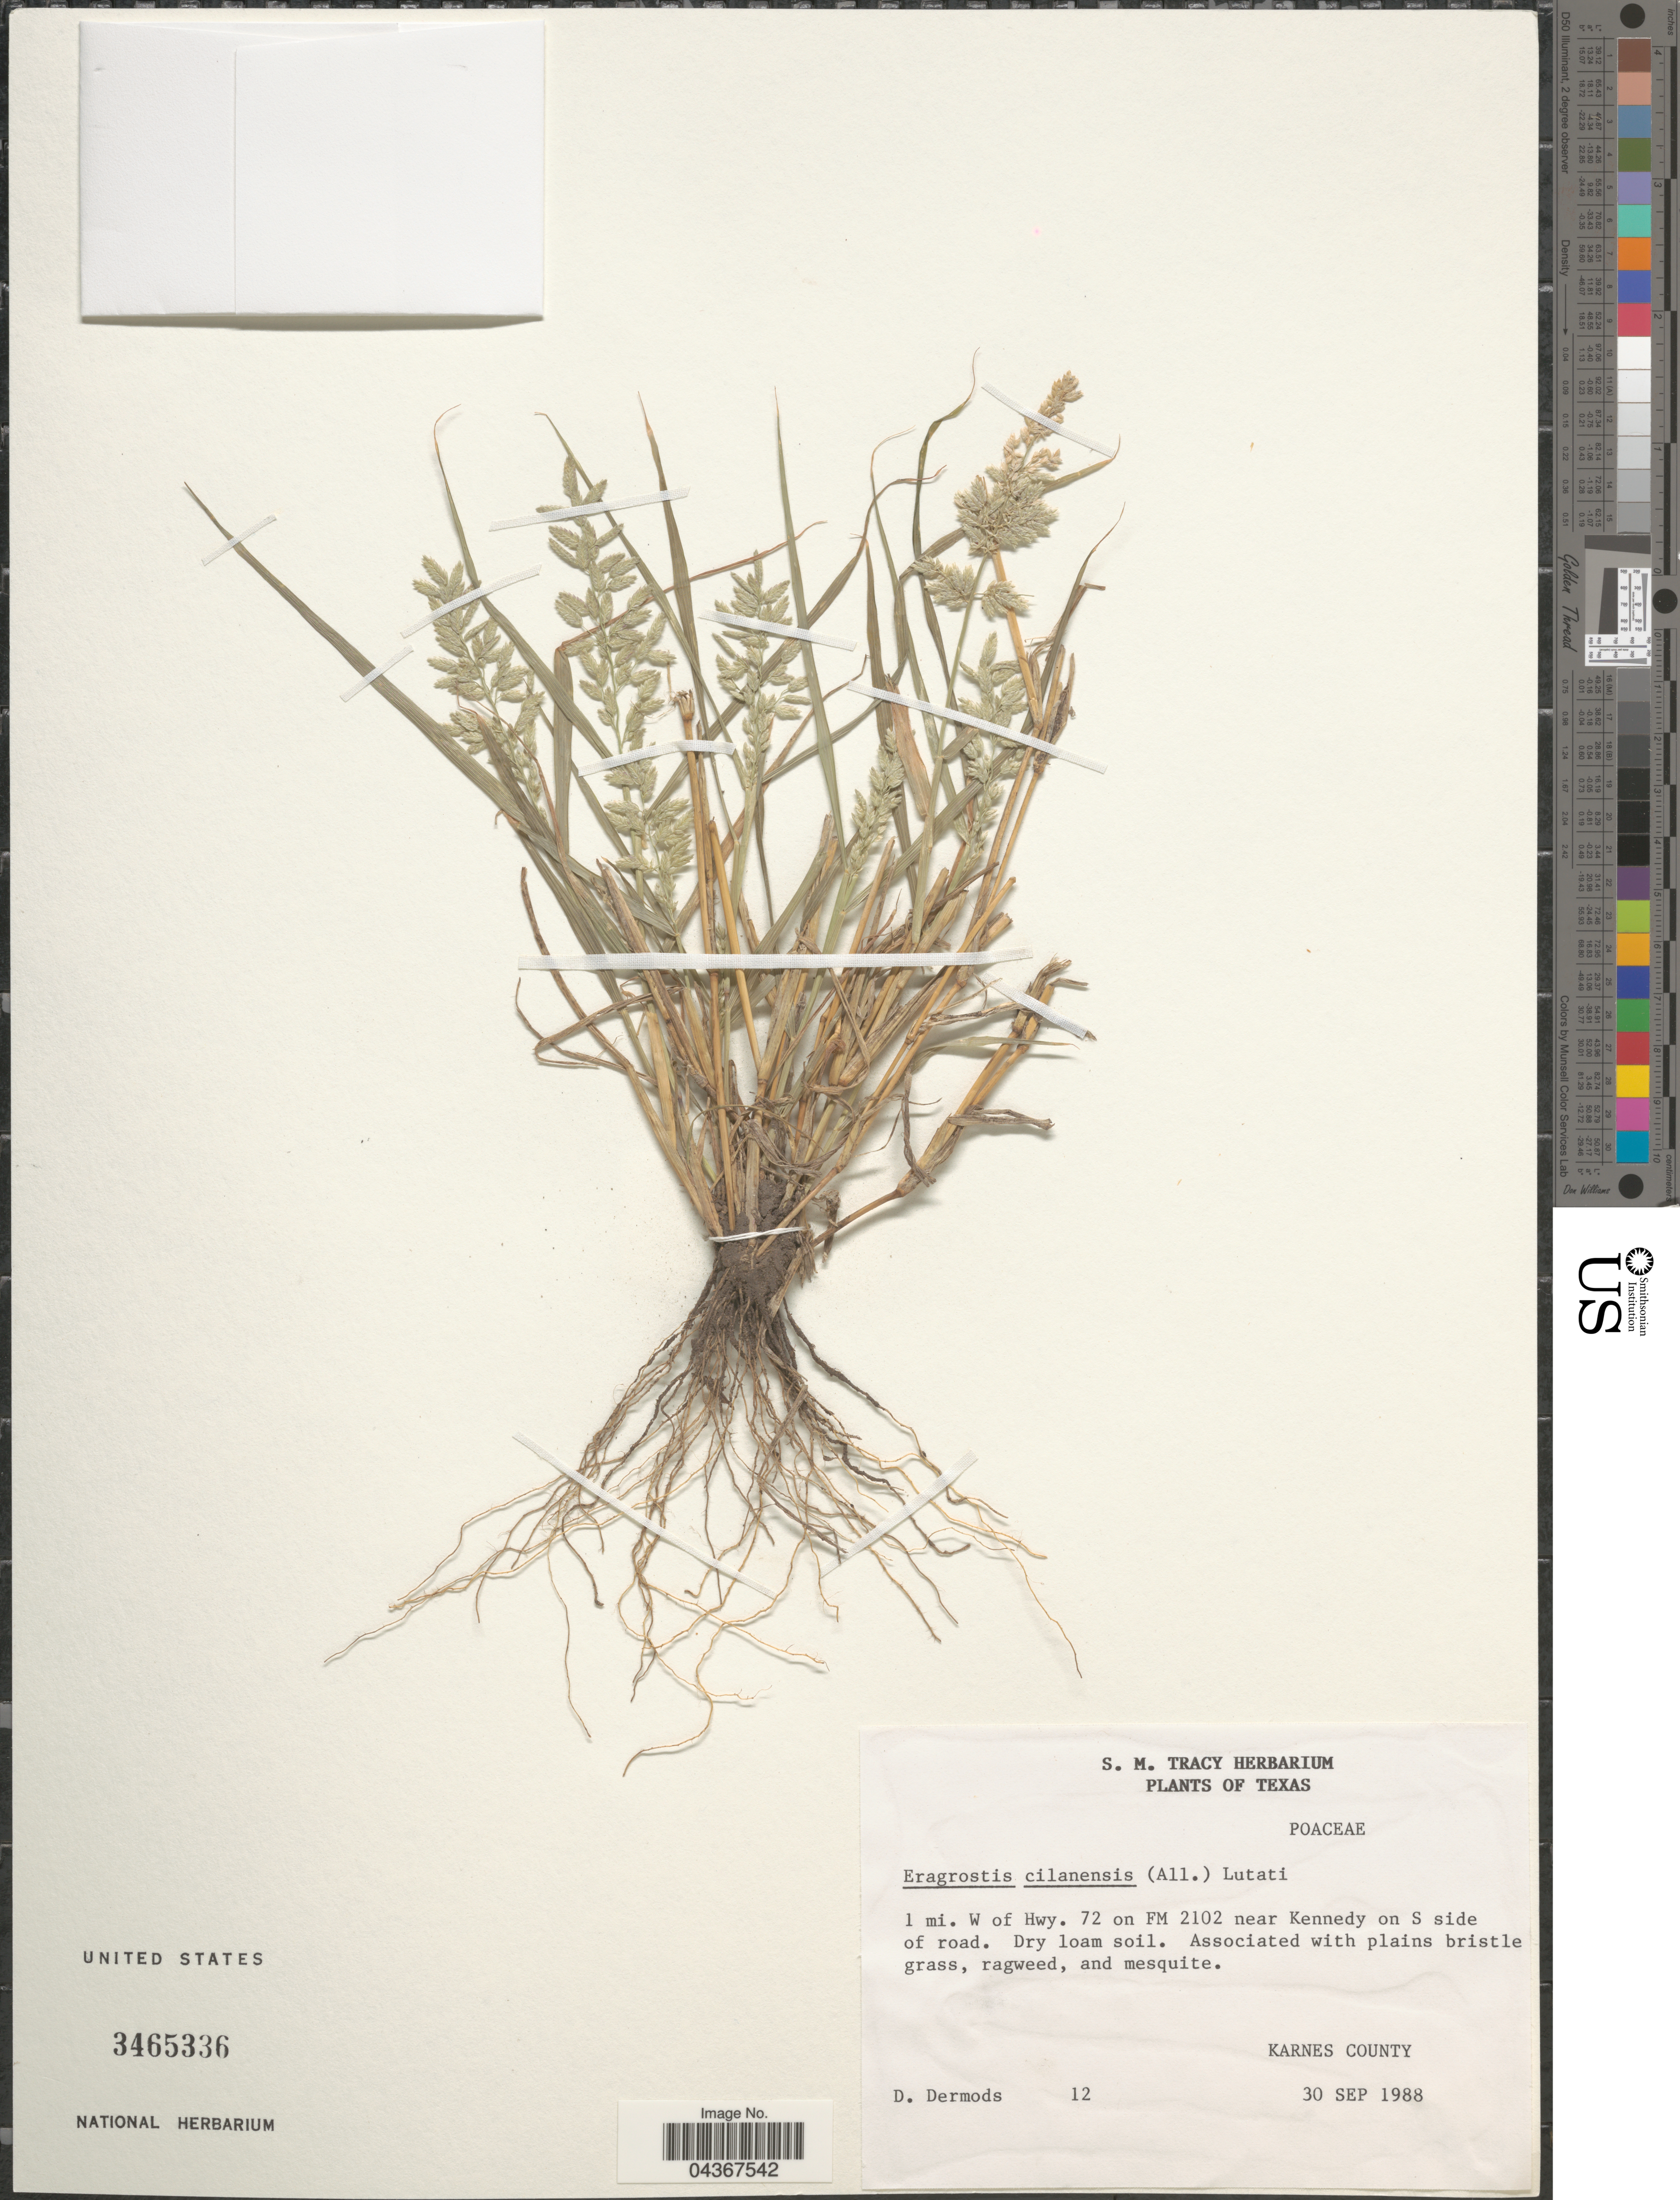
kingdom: Plantae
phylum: Tracheophyta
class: Liliopsida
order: Poales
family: Poaceae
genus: Eragrostis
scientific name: Eragrostis cilianensis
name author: (Bellardi) Vignolo ex Janch.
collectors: D. Dermods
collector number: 12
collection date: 1988-09-30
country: United States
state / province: Texas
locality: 1 mi. W of Hwy. 72 on FM 2102 near Kennedy on S side of road. Karnes County.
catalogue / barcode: US 3465336